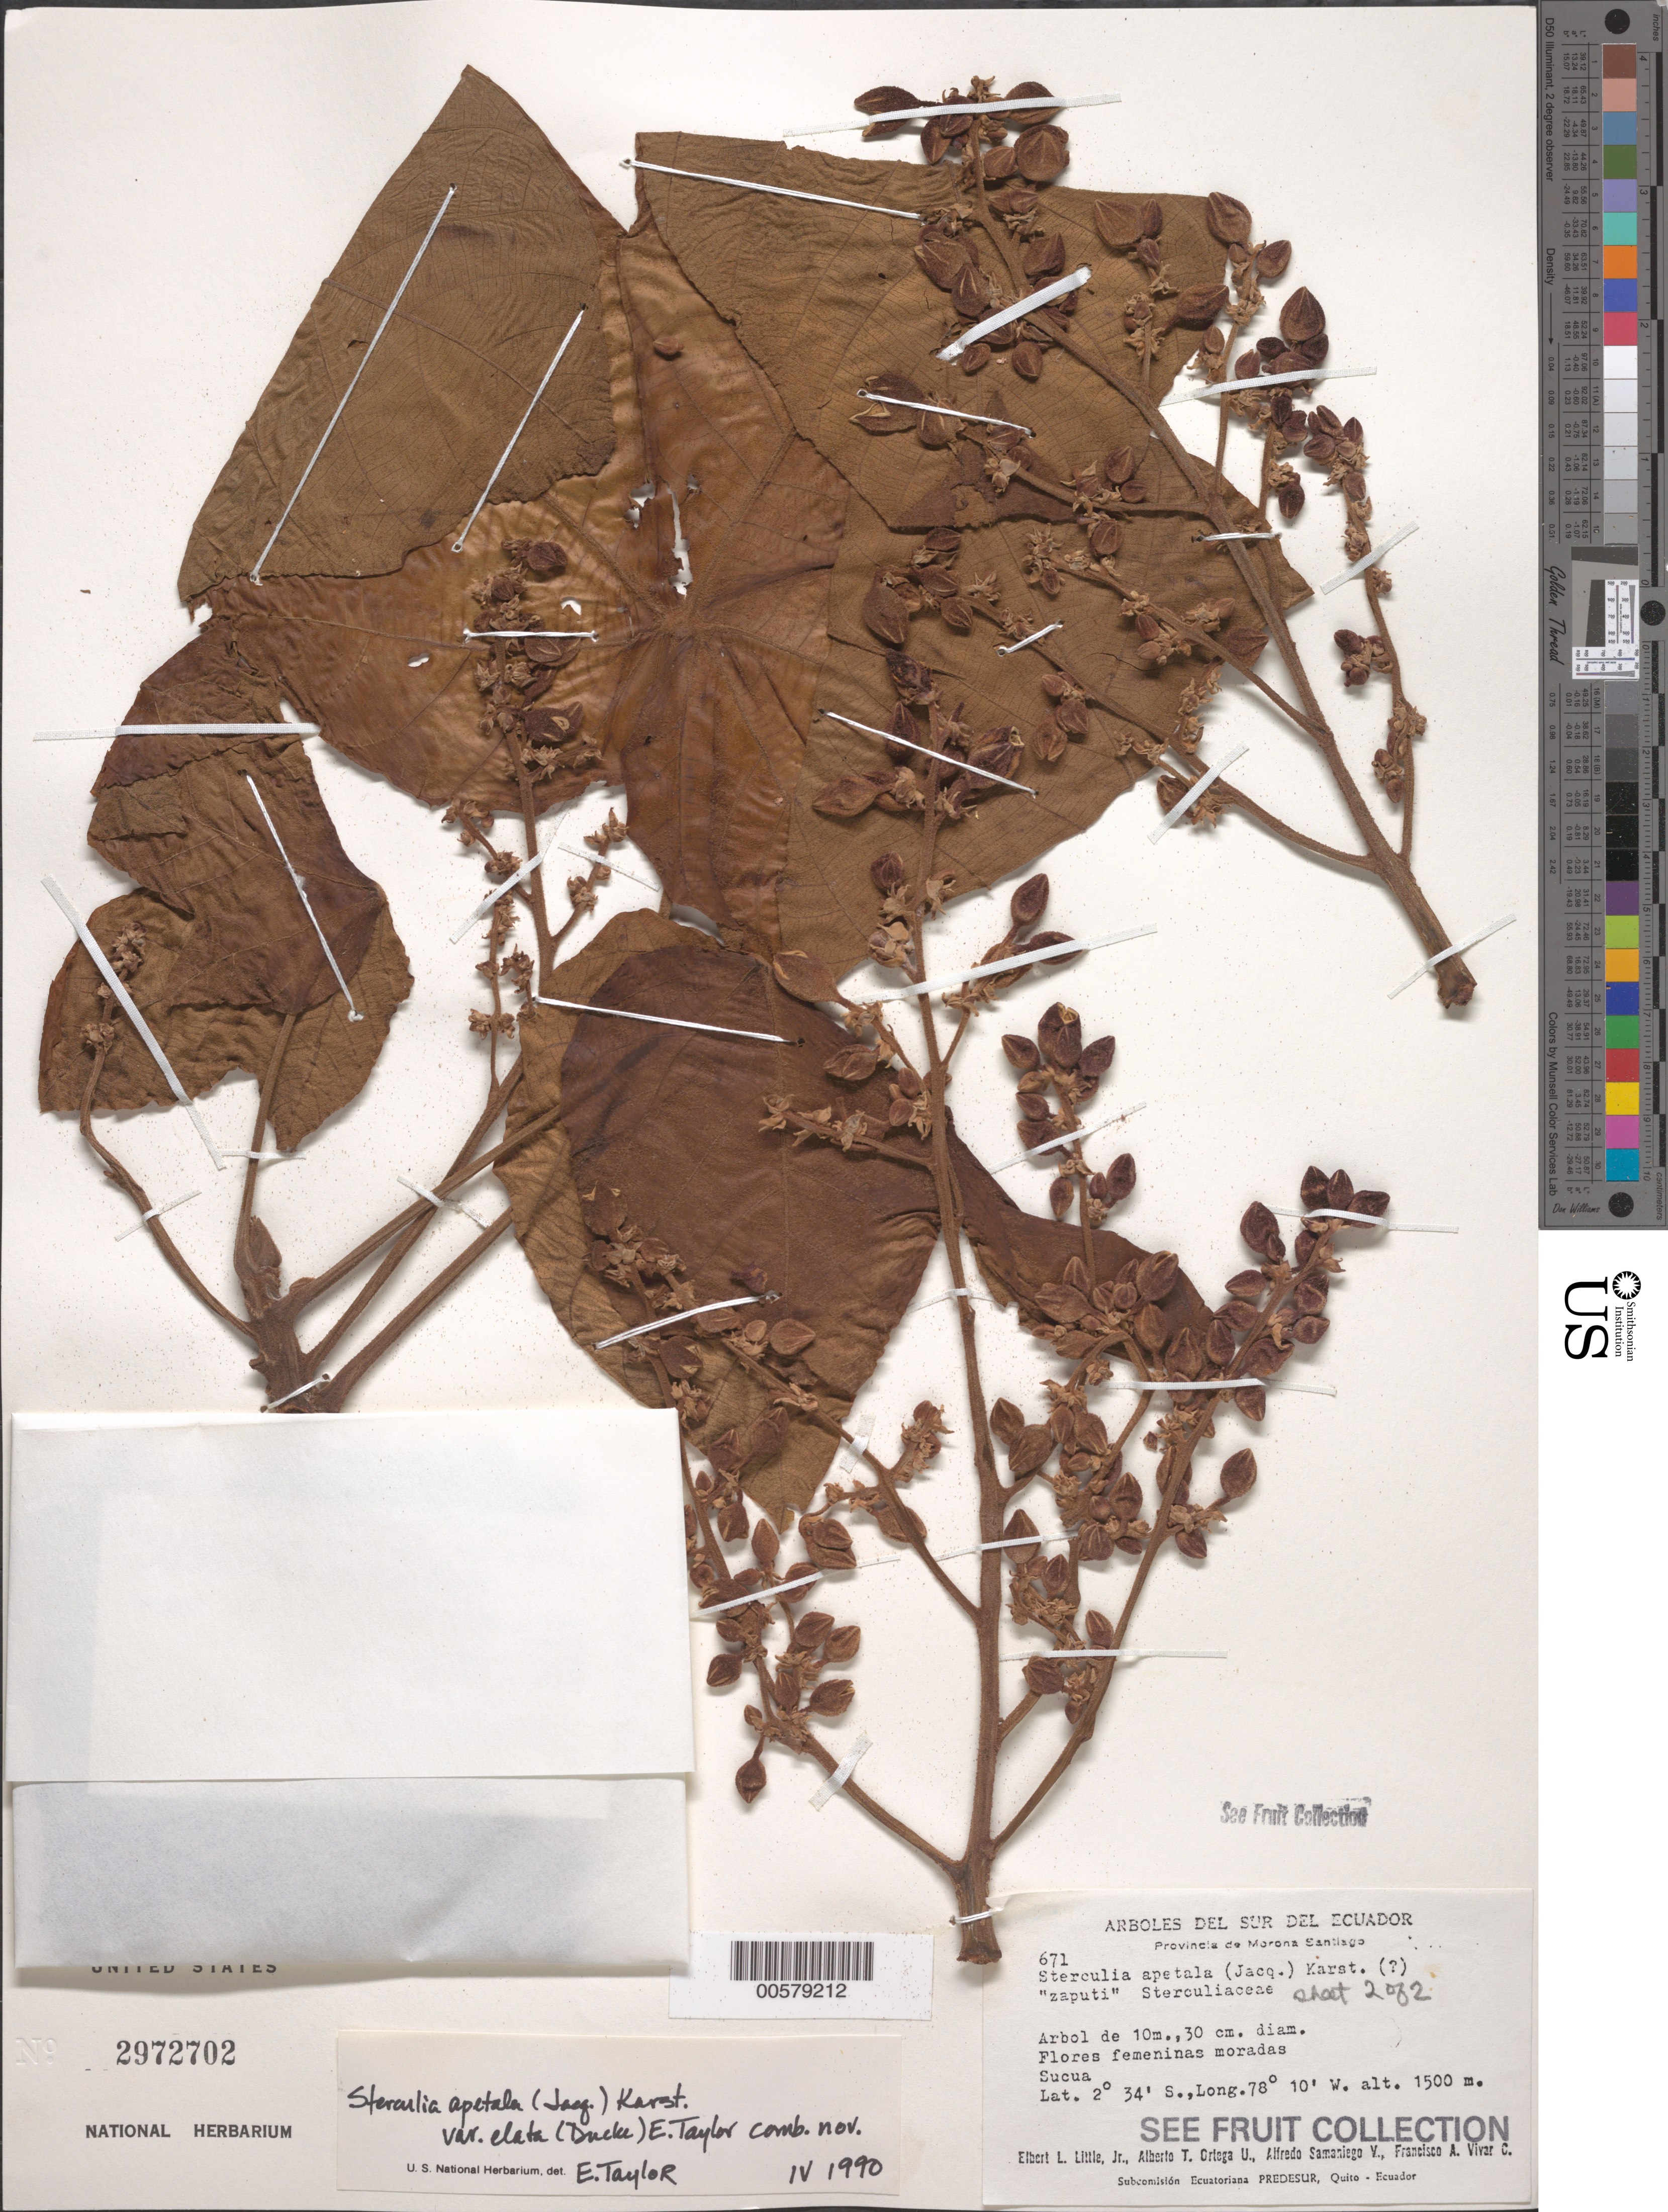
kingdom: Plantae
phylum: Tracheophyta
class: Magnoliopsida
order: Malvales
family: Malvaceae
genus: Sterculia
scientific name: Sterculia apetala var. elata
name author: (Jacq.) H. Karst.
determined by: Taylor, E. L.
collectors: E. L. Little, A. T. Ortega U., A. V. Samaniego & F. A. Vivar C.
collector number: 671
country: Ecuador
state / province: Morona-Santiago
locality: Sucua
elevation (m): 1500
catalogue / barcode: US 2972702